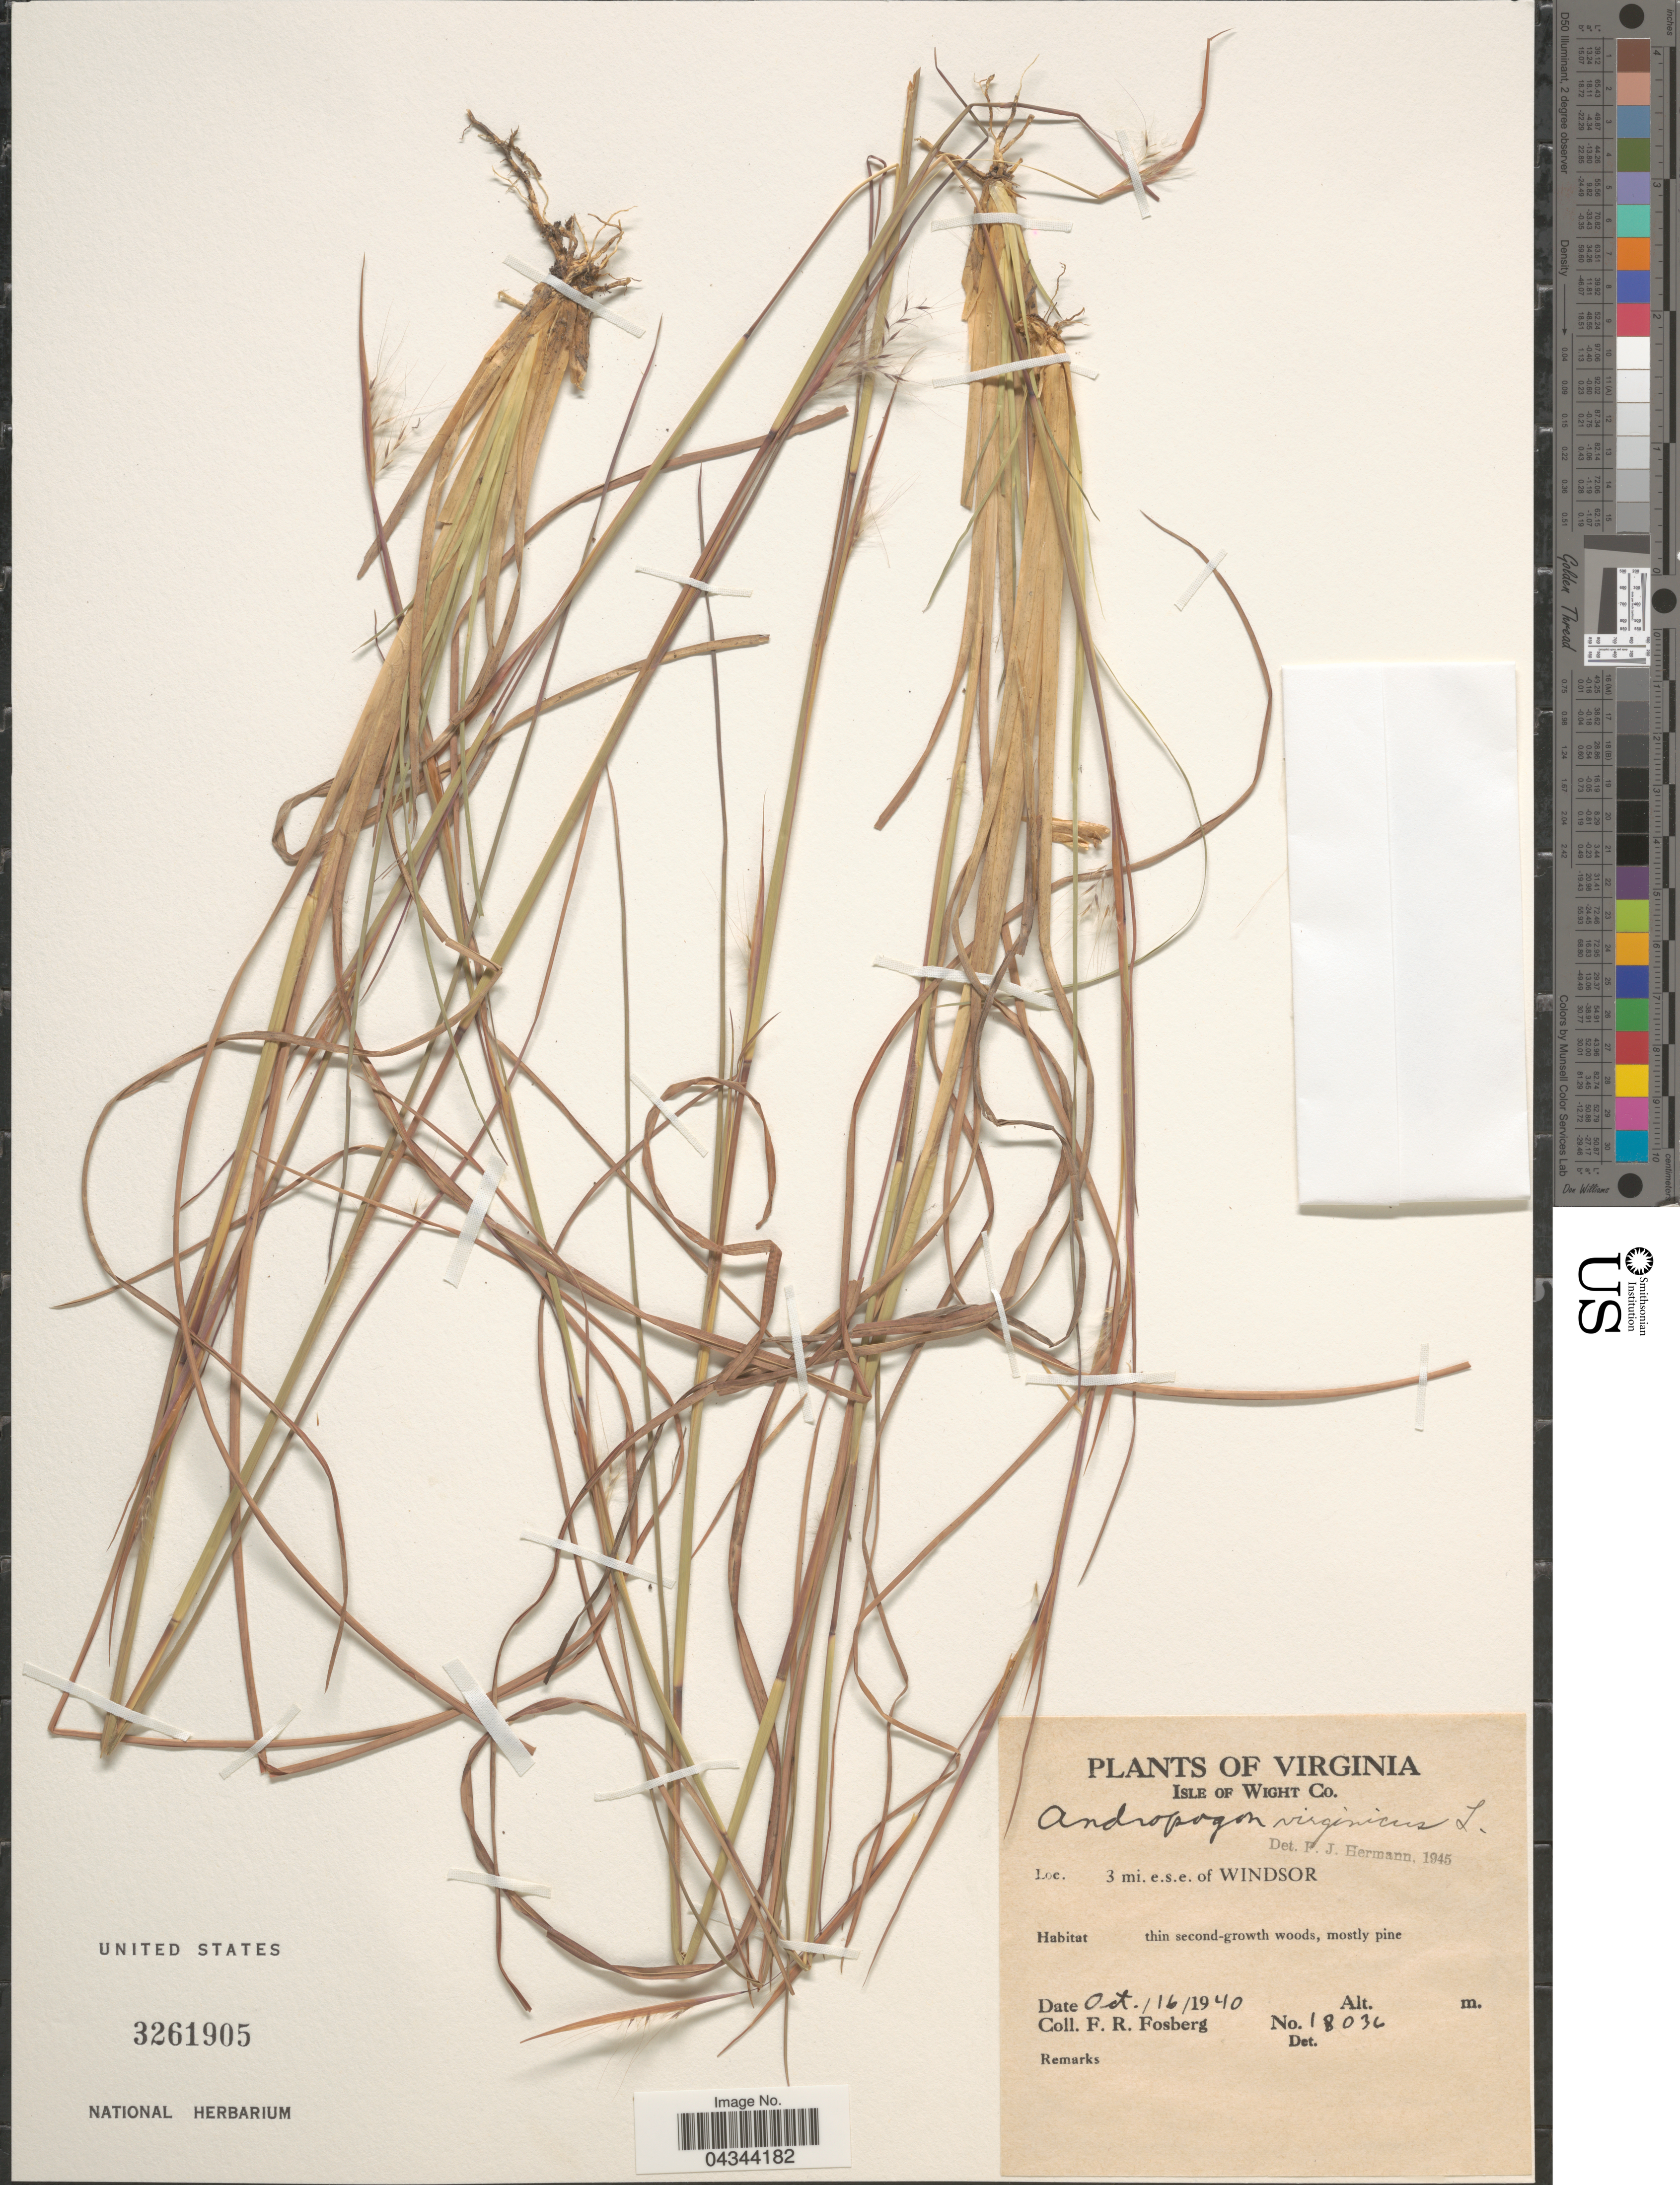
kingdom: Plantae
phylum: Tracheophyta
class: Liliopsida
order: Poales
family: Poaceae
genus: Andropogon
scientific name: Andropogon virginicus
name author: L.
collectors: F. R. Fosberg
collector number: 18036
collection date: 1940-10-16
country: United States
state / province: Virginia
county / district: Isle of Wight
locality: Isle of Wight Co. 3 mi. e.s.e. of Windsor.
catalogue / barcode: US 3261905